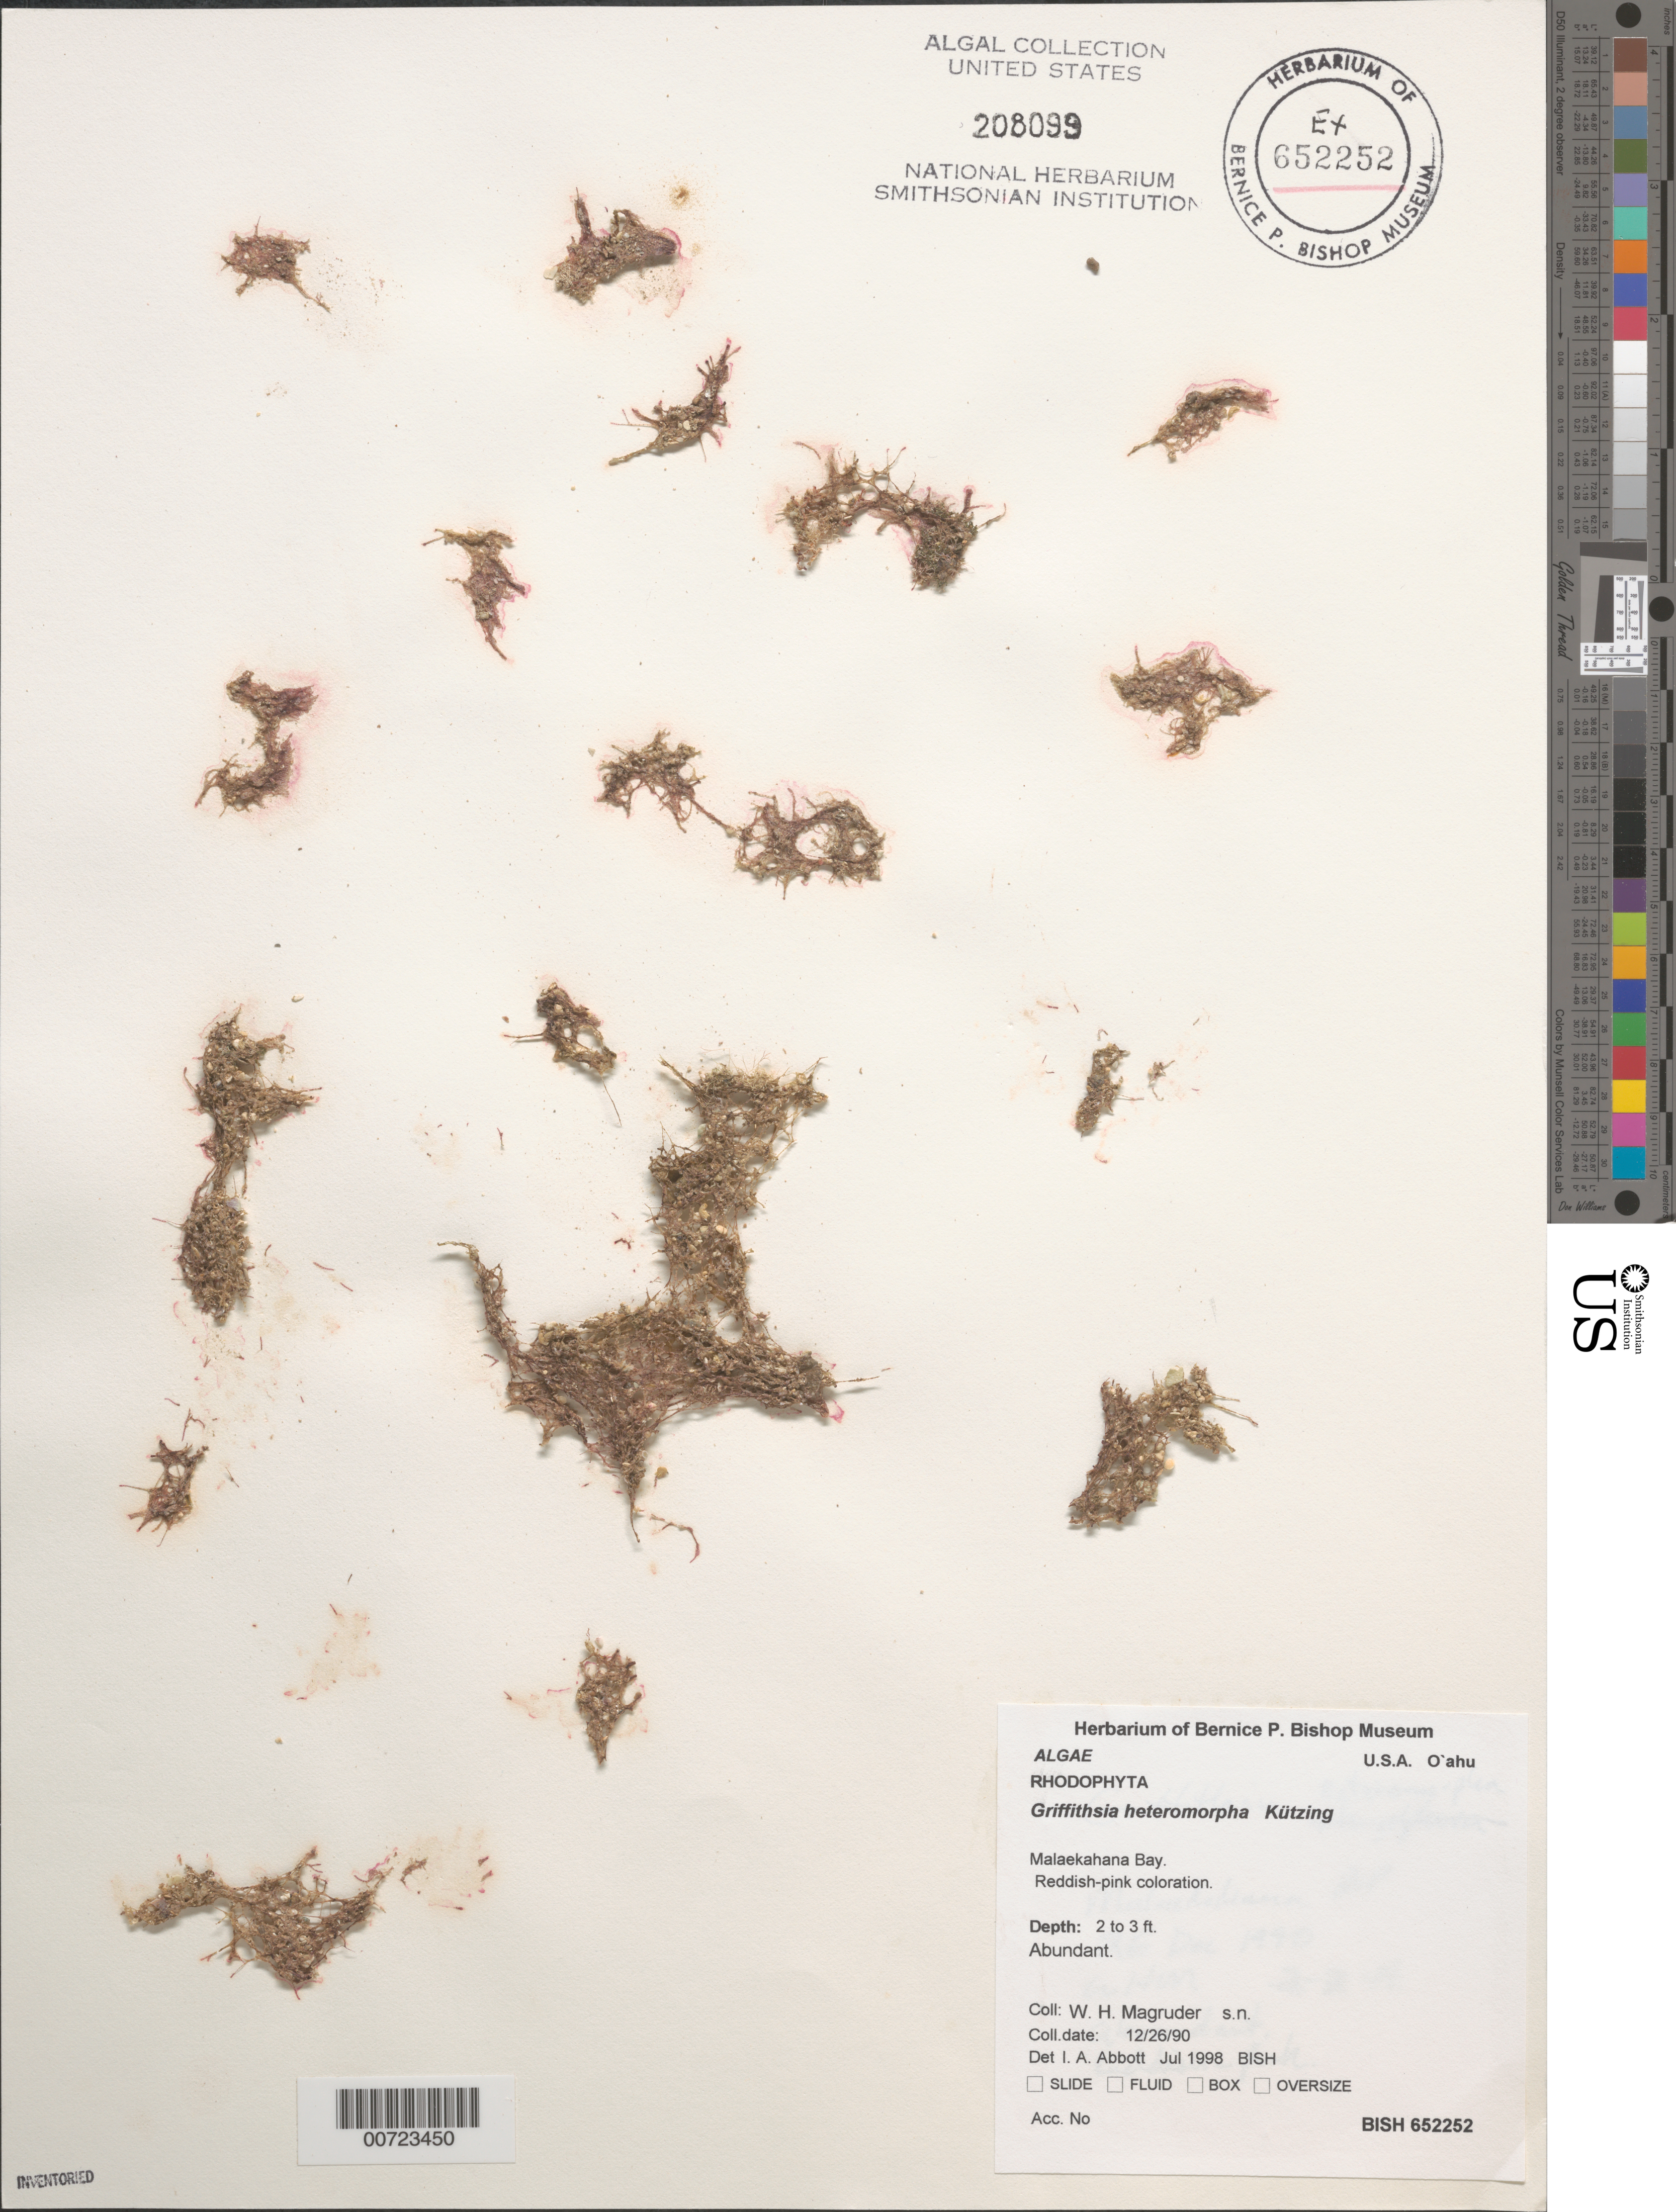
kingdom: Plantae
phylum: Rhodophyta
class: Florideophyceae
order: Ceramiales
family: Wrangeliaceae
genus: Griffithsia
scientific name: Griffithsia heteromorpha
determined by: Abbott, Isabella A.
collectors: W. Magruder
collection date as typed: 26 Dec 1990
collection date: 1990-12-26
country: United States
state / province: Hawaii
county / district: Honolulu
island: Oahu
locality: Malaekahana Bay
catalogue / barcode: US 208099